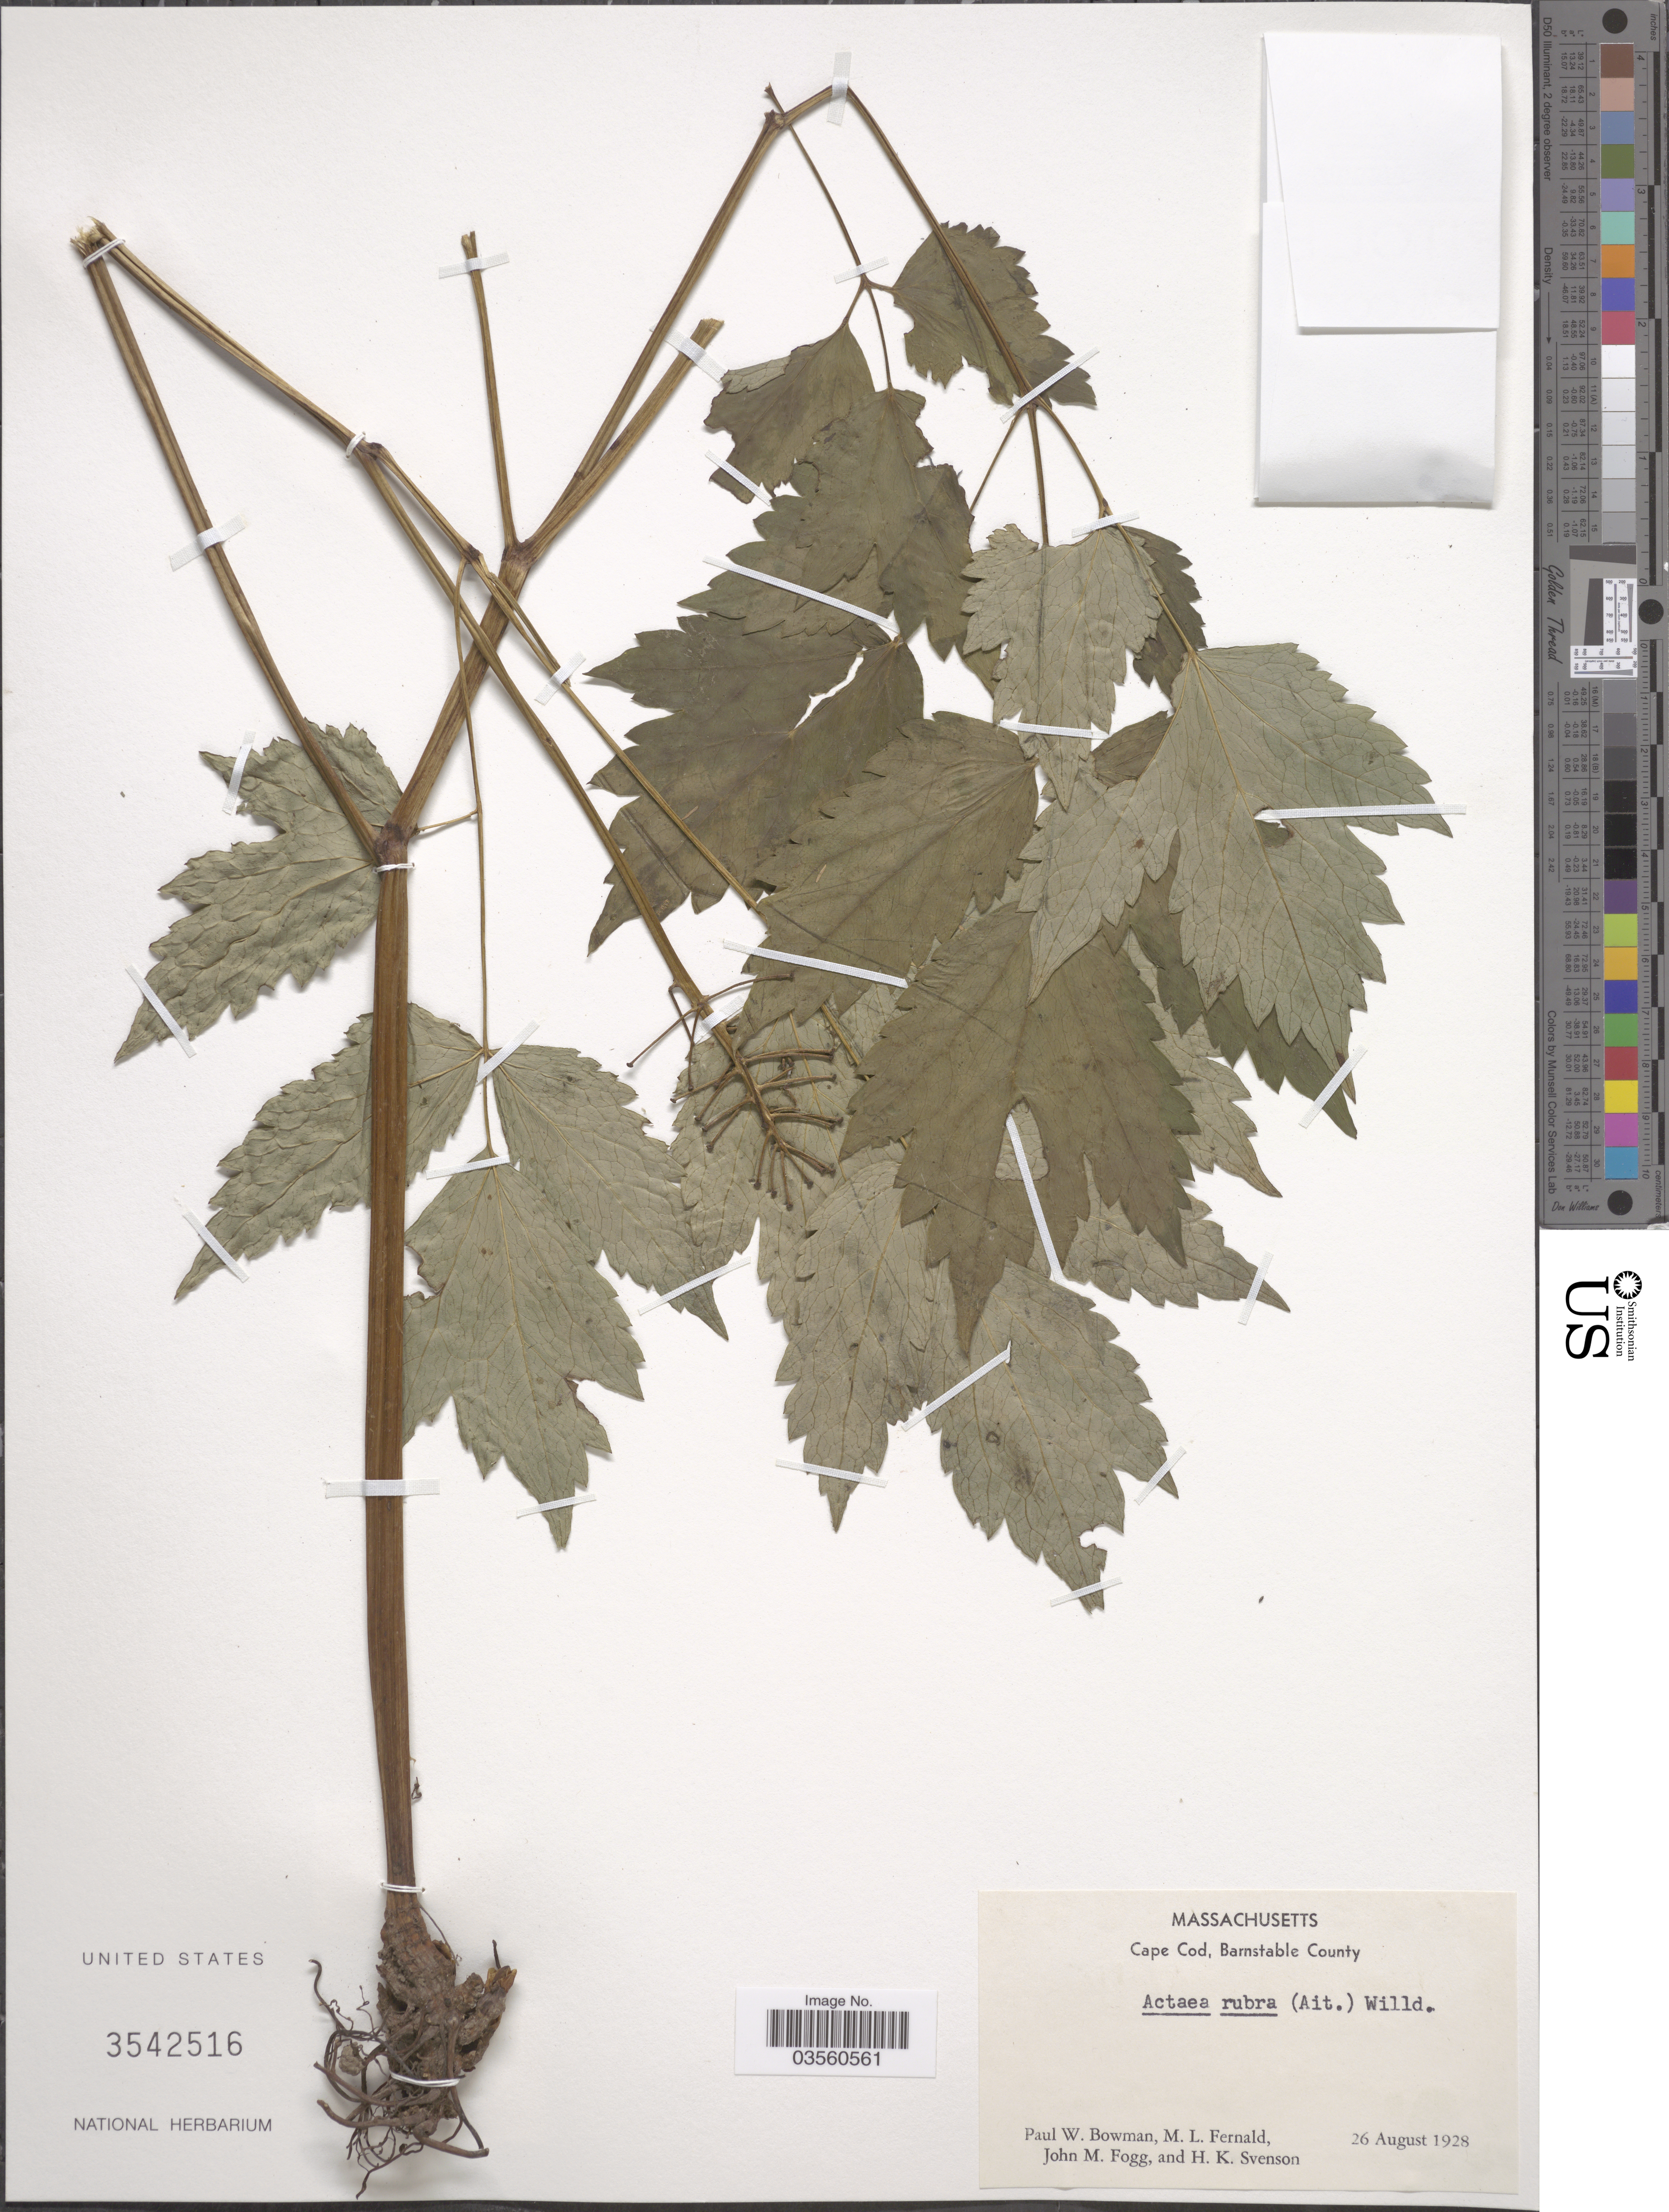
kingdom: Plantae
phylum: Tracheophyta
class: Magnoliopsida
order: Ranunculales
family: Ranunculaceae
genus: Actaea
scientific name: Actaea rubra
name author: (Aiton) Willd.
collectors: P. Bowman, M. L. Fernald, J. Fogg & H. K. Svenson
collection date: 1928-08-26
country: United States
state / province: Massachusetts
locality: Cape Cod, Barnstable County.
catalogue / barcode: US 3542516